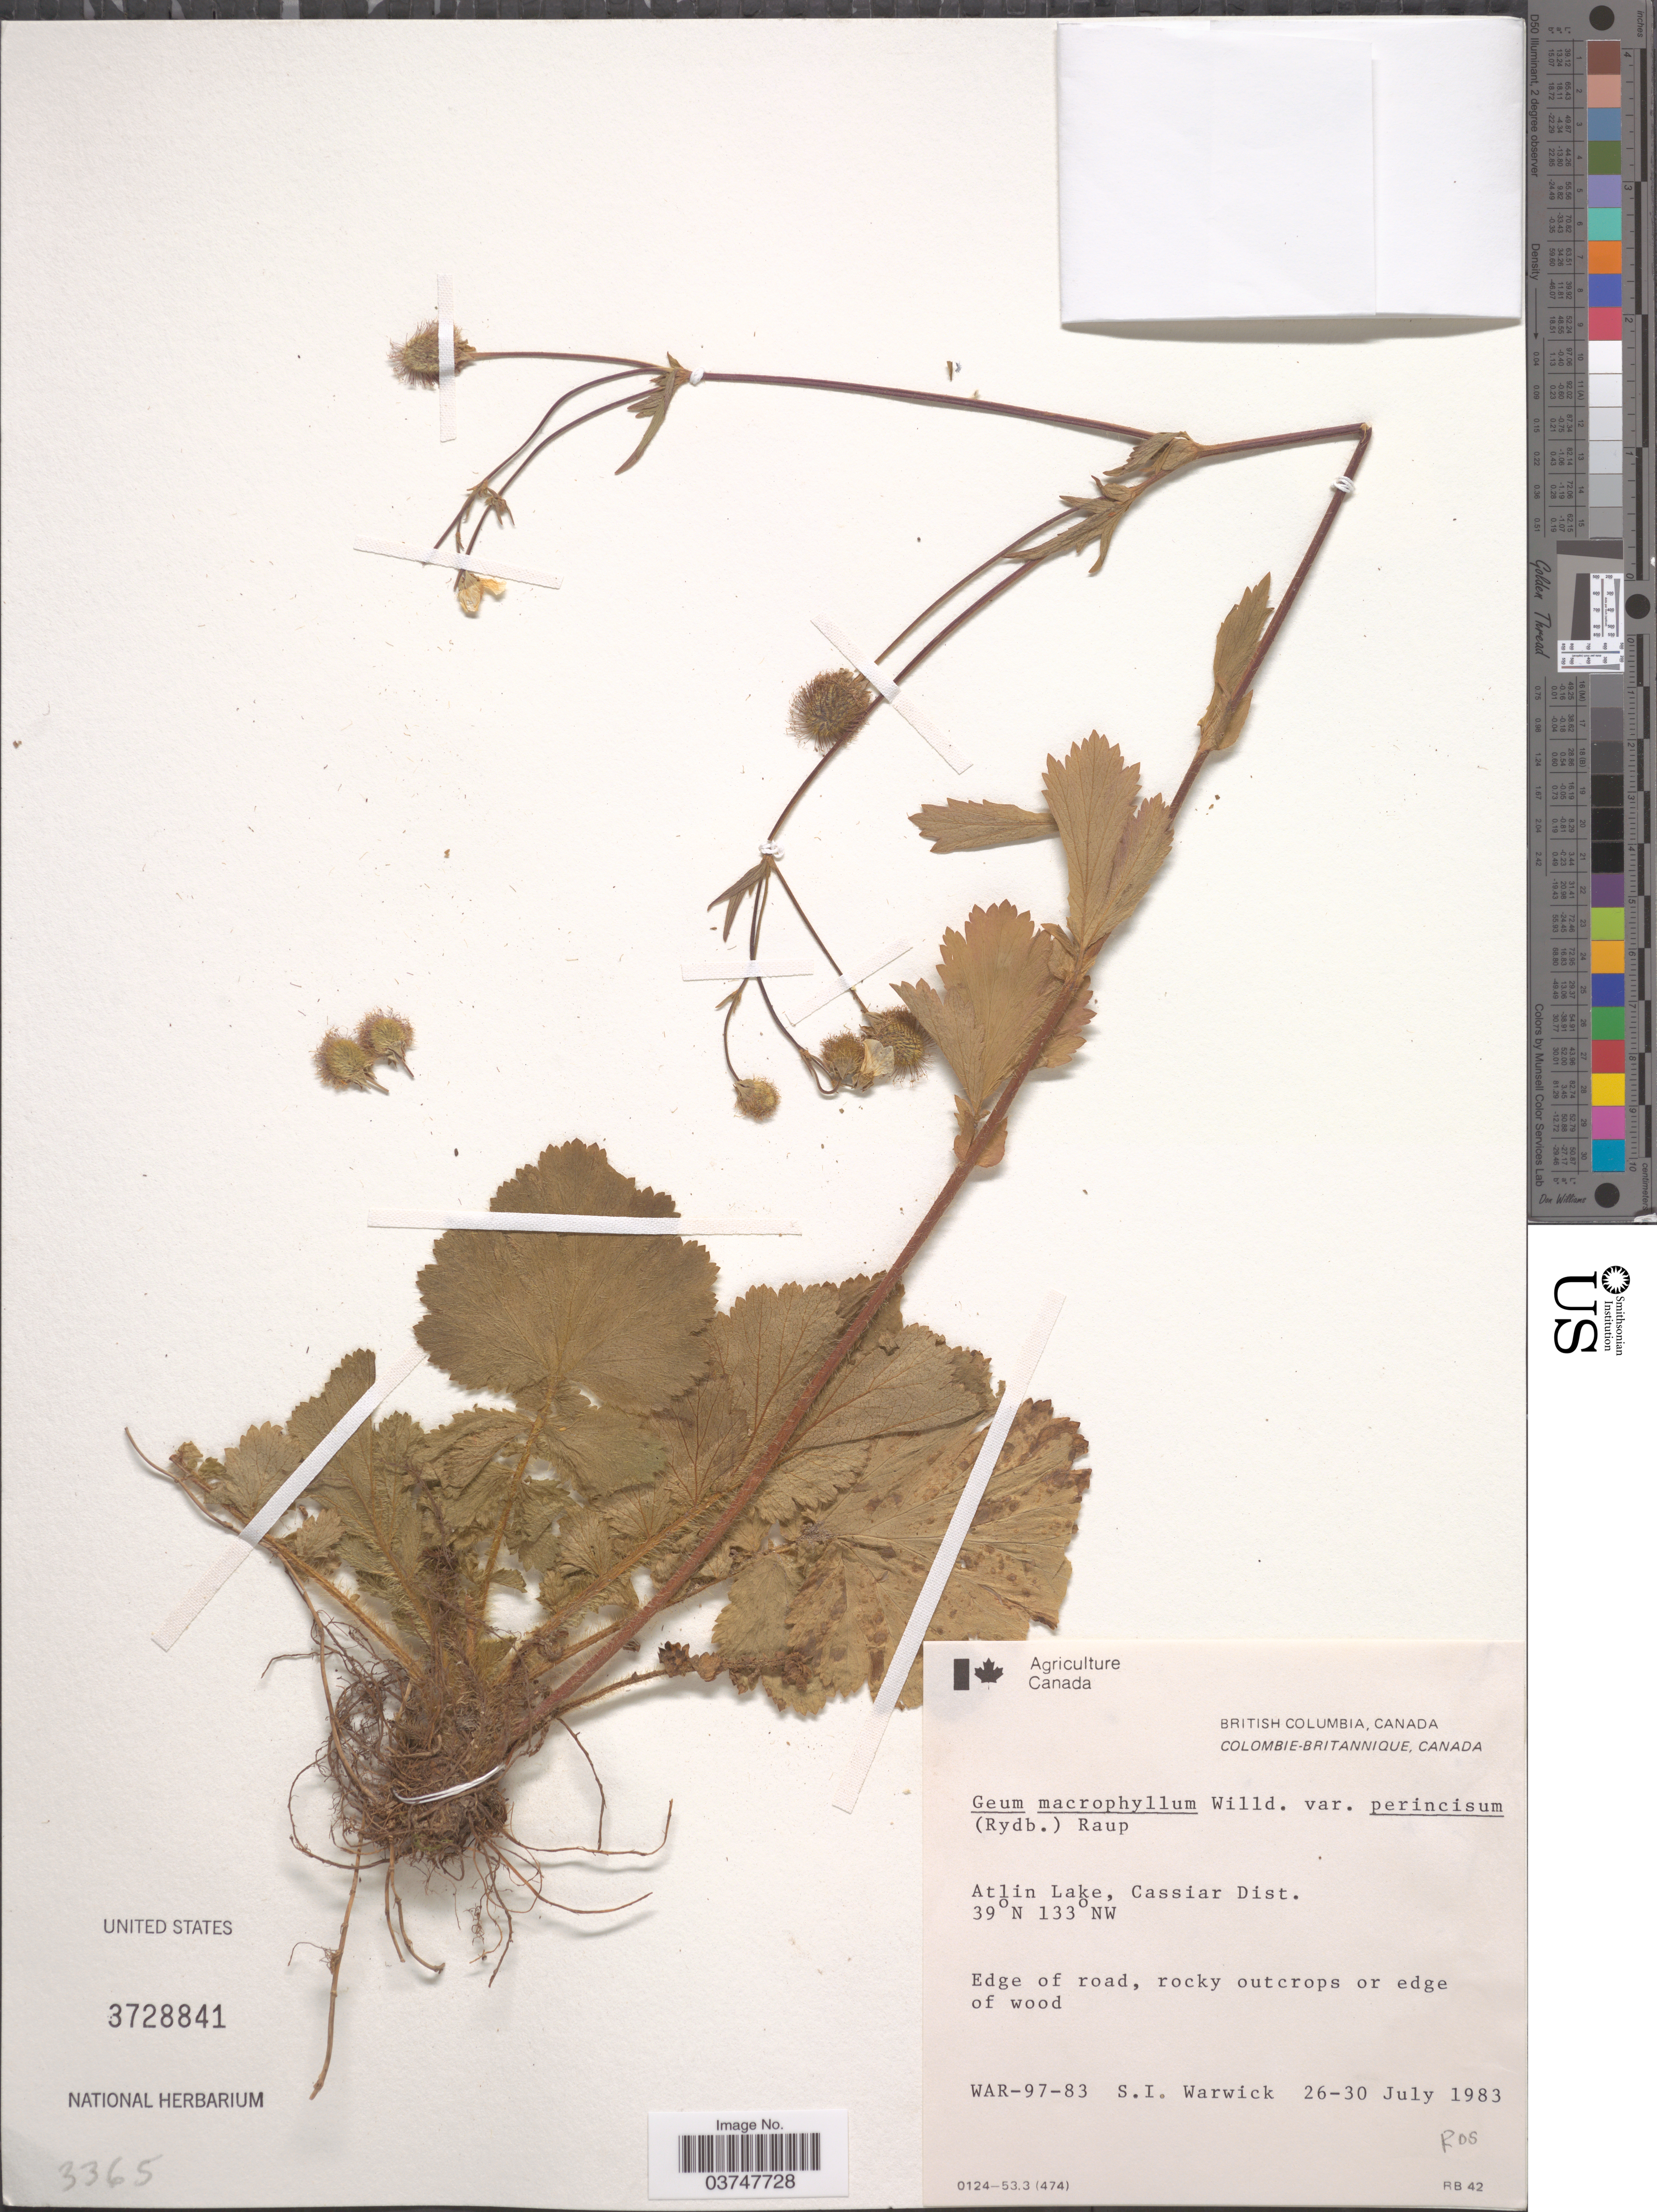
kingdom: Plantae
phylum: Tracheophyta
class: Magnoliopsida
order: Rosales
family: Rosaceae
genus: Geum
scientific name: Geum macrophyllum var. perincisum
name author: (Rydb.) Raup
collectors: S. Warwick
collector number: WAR-97-83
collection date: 1983-07-26/1983-07-30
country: Canada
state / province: British Columbia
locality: Atlin Lake, Cassiar Dist.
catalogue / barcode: US 3728841